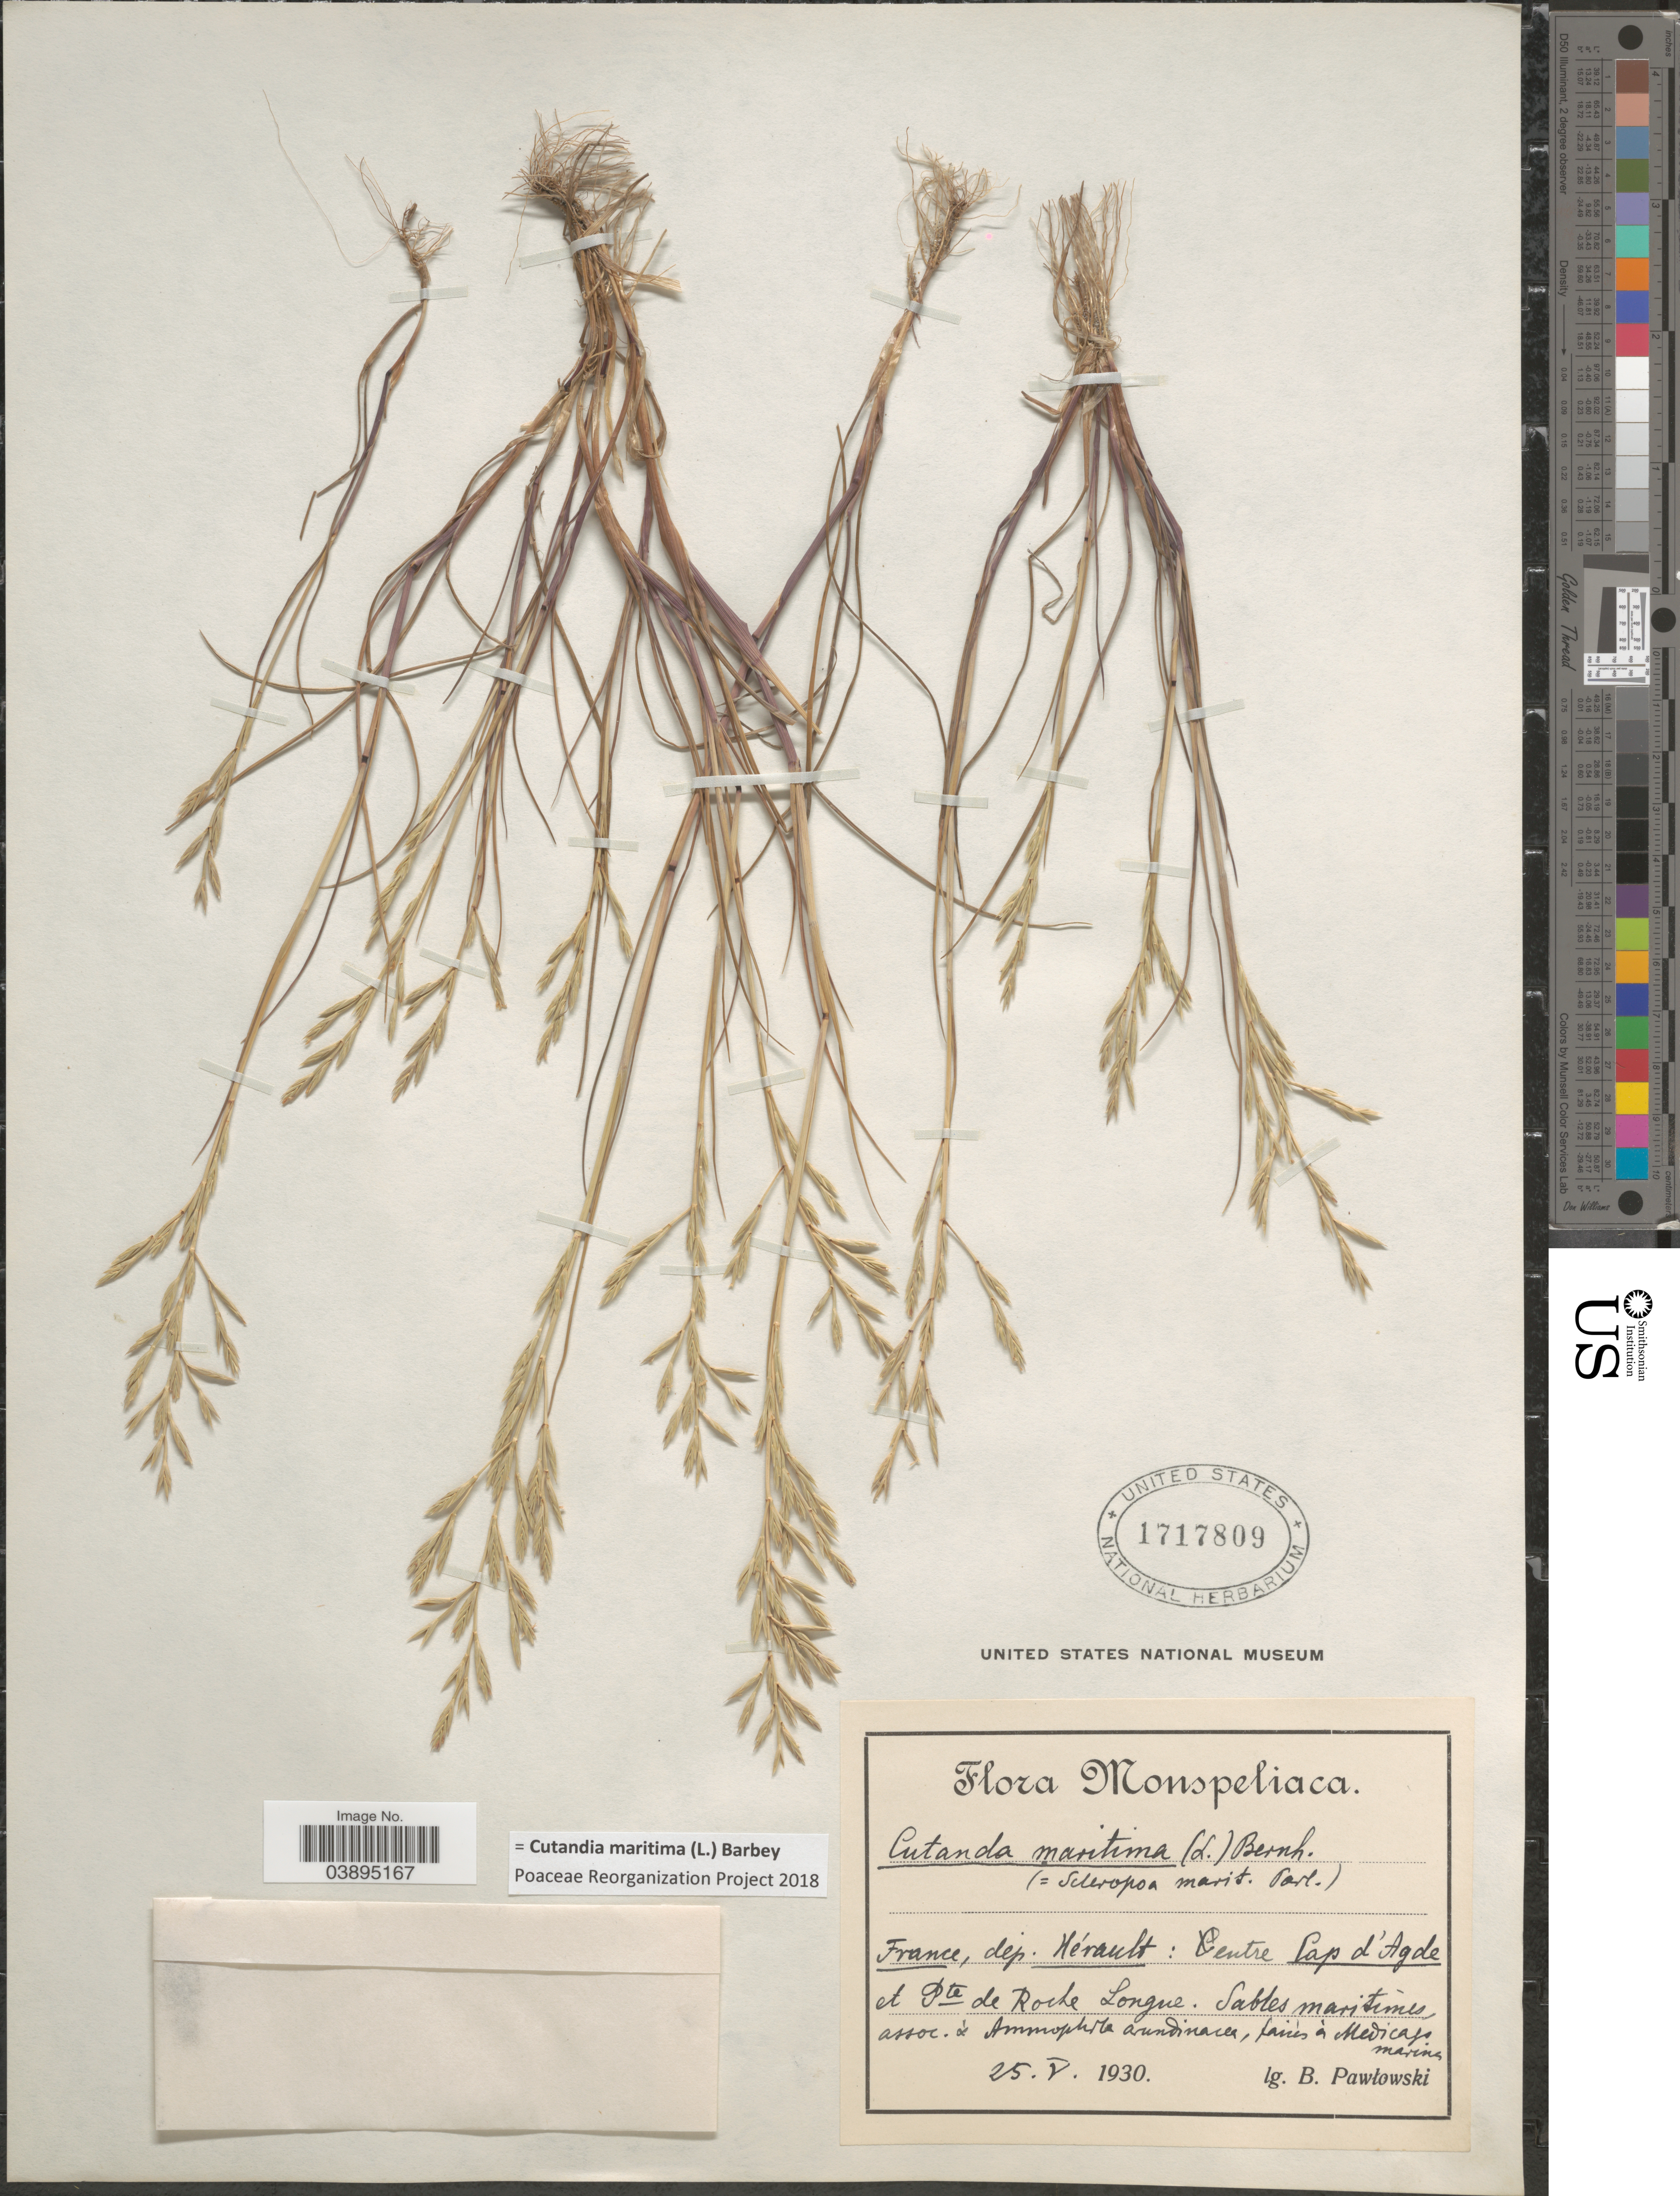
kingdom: Plantae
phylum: Tracheophyta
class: Liliopsida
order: Poales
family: Poaceae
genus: Cutandia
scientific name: Cutandia maritima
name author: (L.) Barbey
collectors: B. Pawlowski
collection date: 1930-05-25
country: France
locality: Monspeliaca. Dep. Hérault: Entre Cap d'Agde et Pte de Roche Longue.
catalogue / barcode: US 1717809